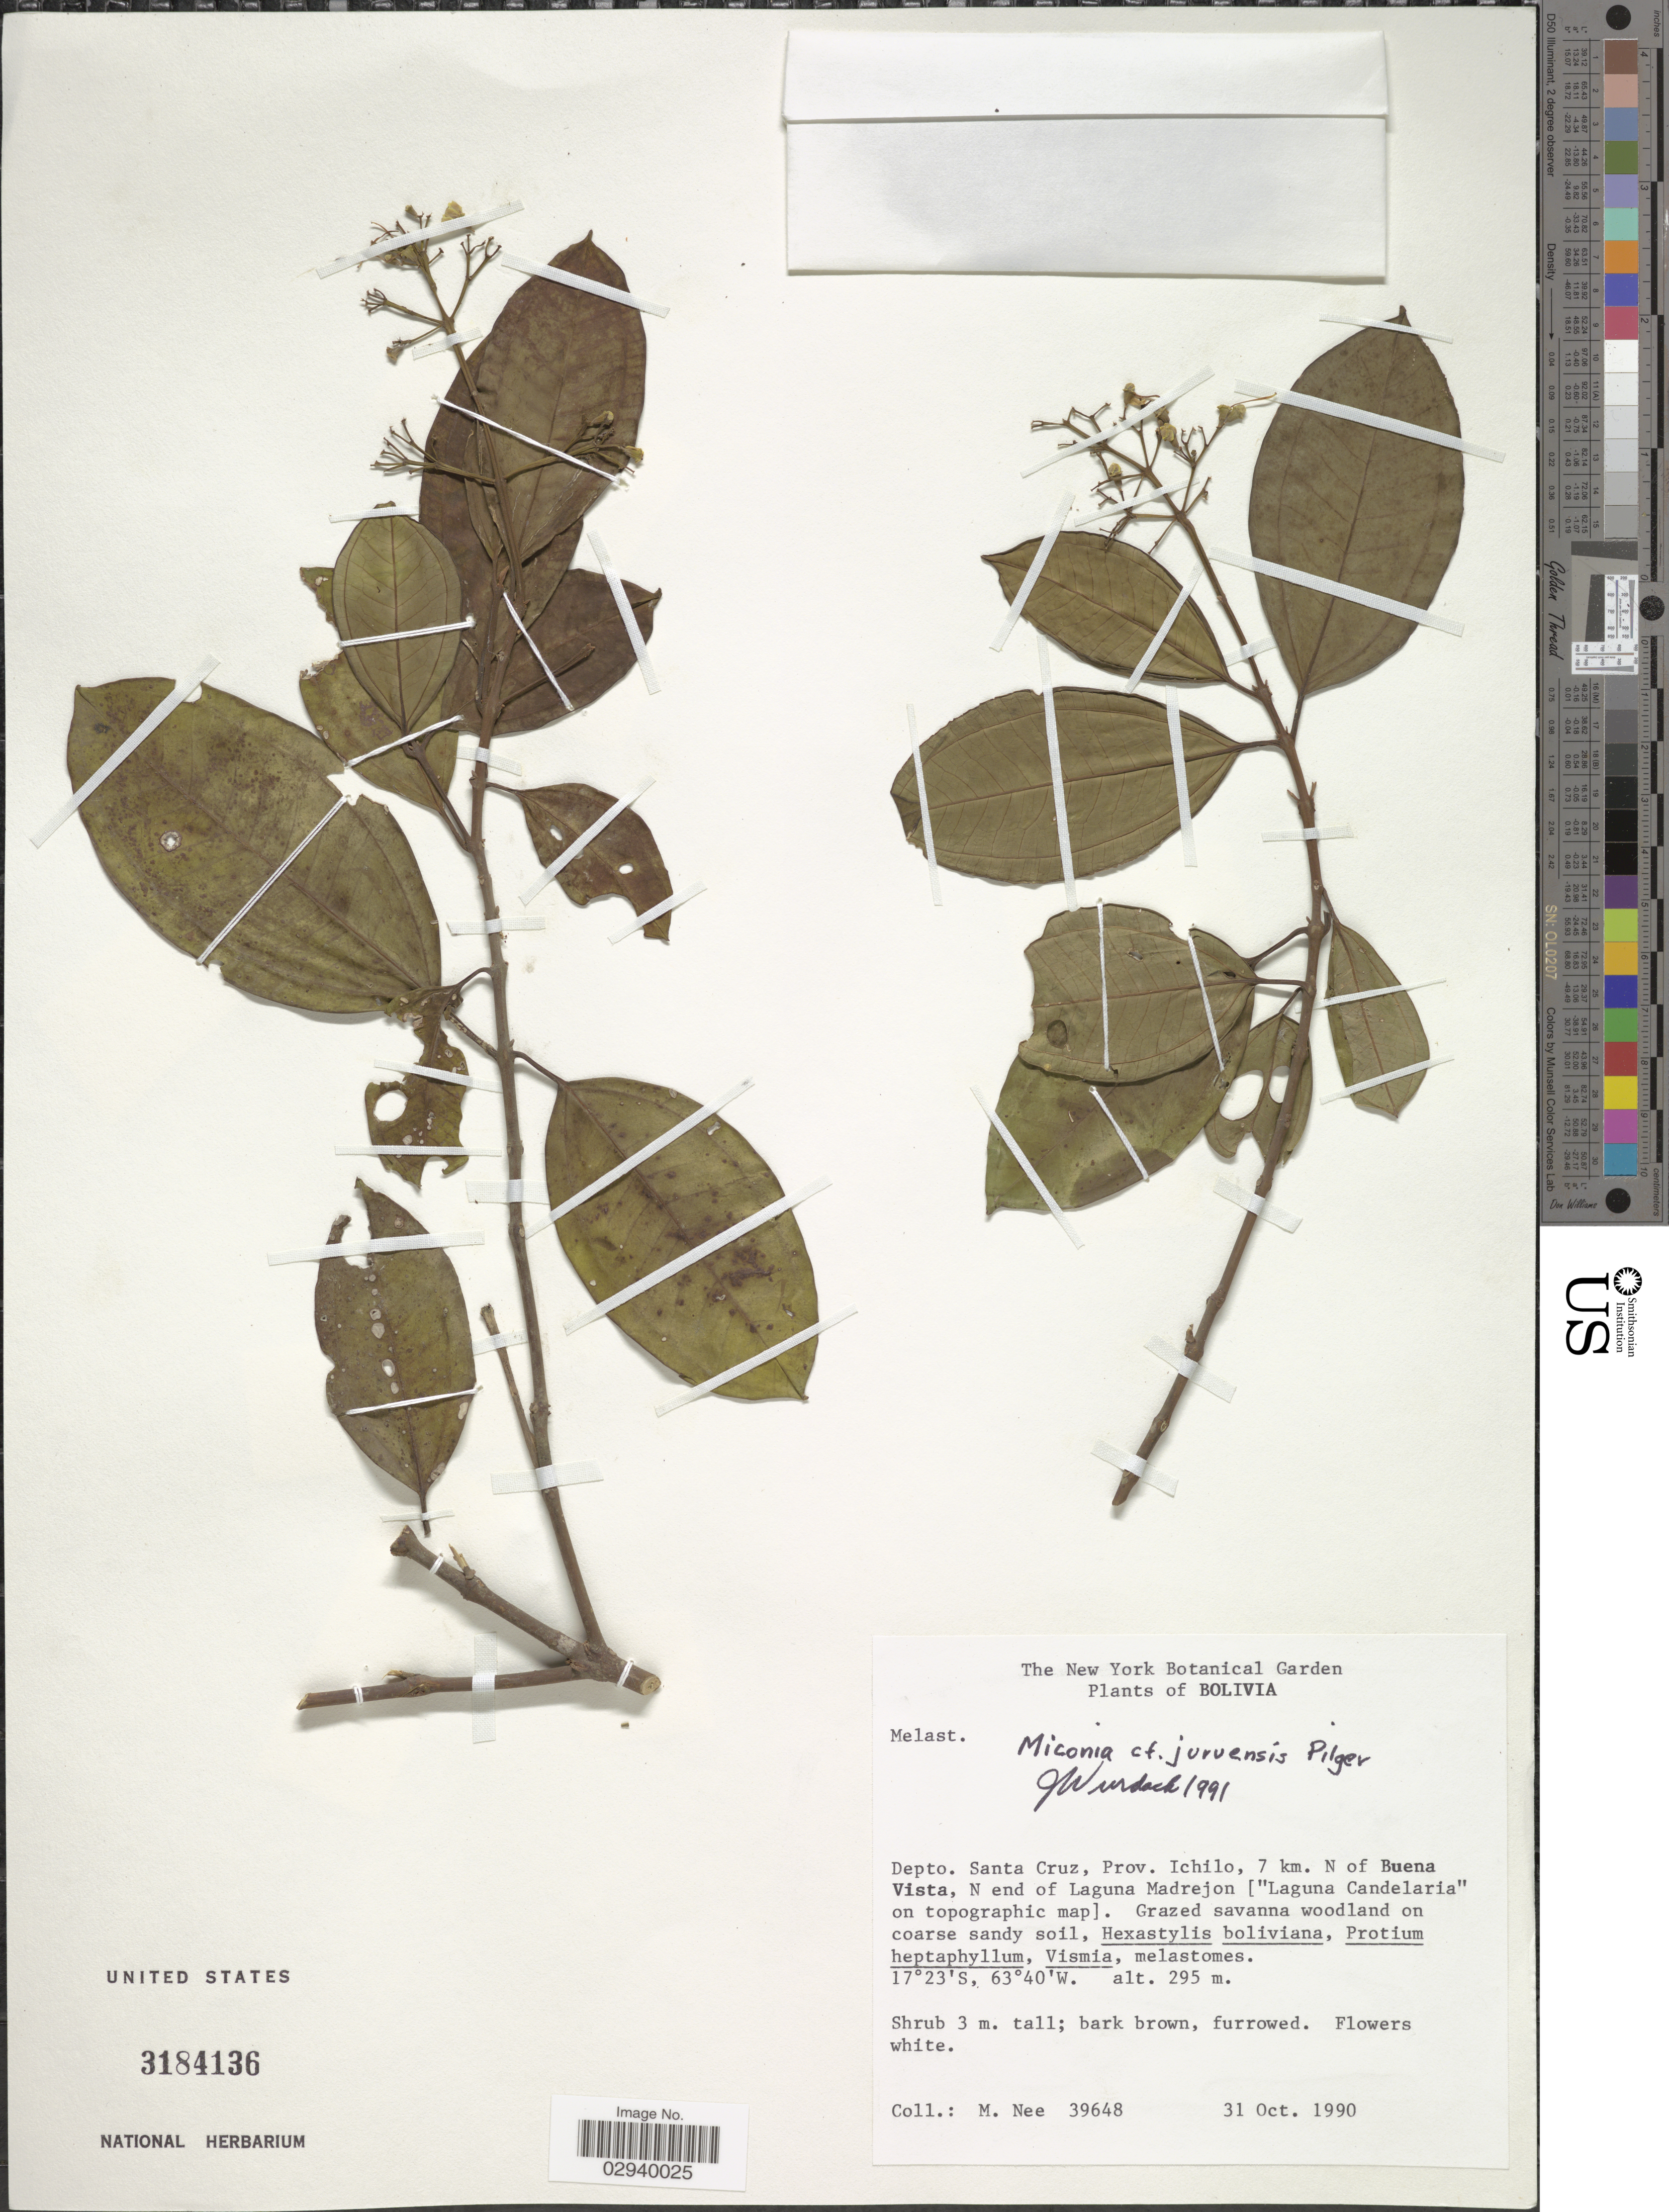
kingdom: Plantae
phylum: Tracheophyta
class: Magnoliopsida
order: Myrtales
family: Melastomataceae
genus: Miconia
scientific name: Miconia juruensis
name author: Pilg.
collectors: M. Nee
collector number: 39648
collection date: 1990-10-31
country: Bolivia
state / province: Santa Cruz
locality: Depto. Santa Cruz, Prov. Ichilo, 7 km. N of Buena Vista, N end of Laguna Madrejon ["Laguna Candelaria" on topographic map].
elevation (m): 295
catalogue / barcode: US 3184136